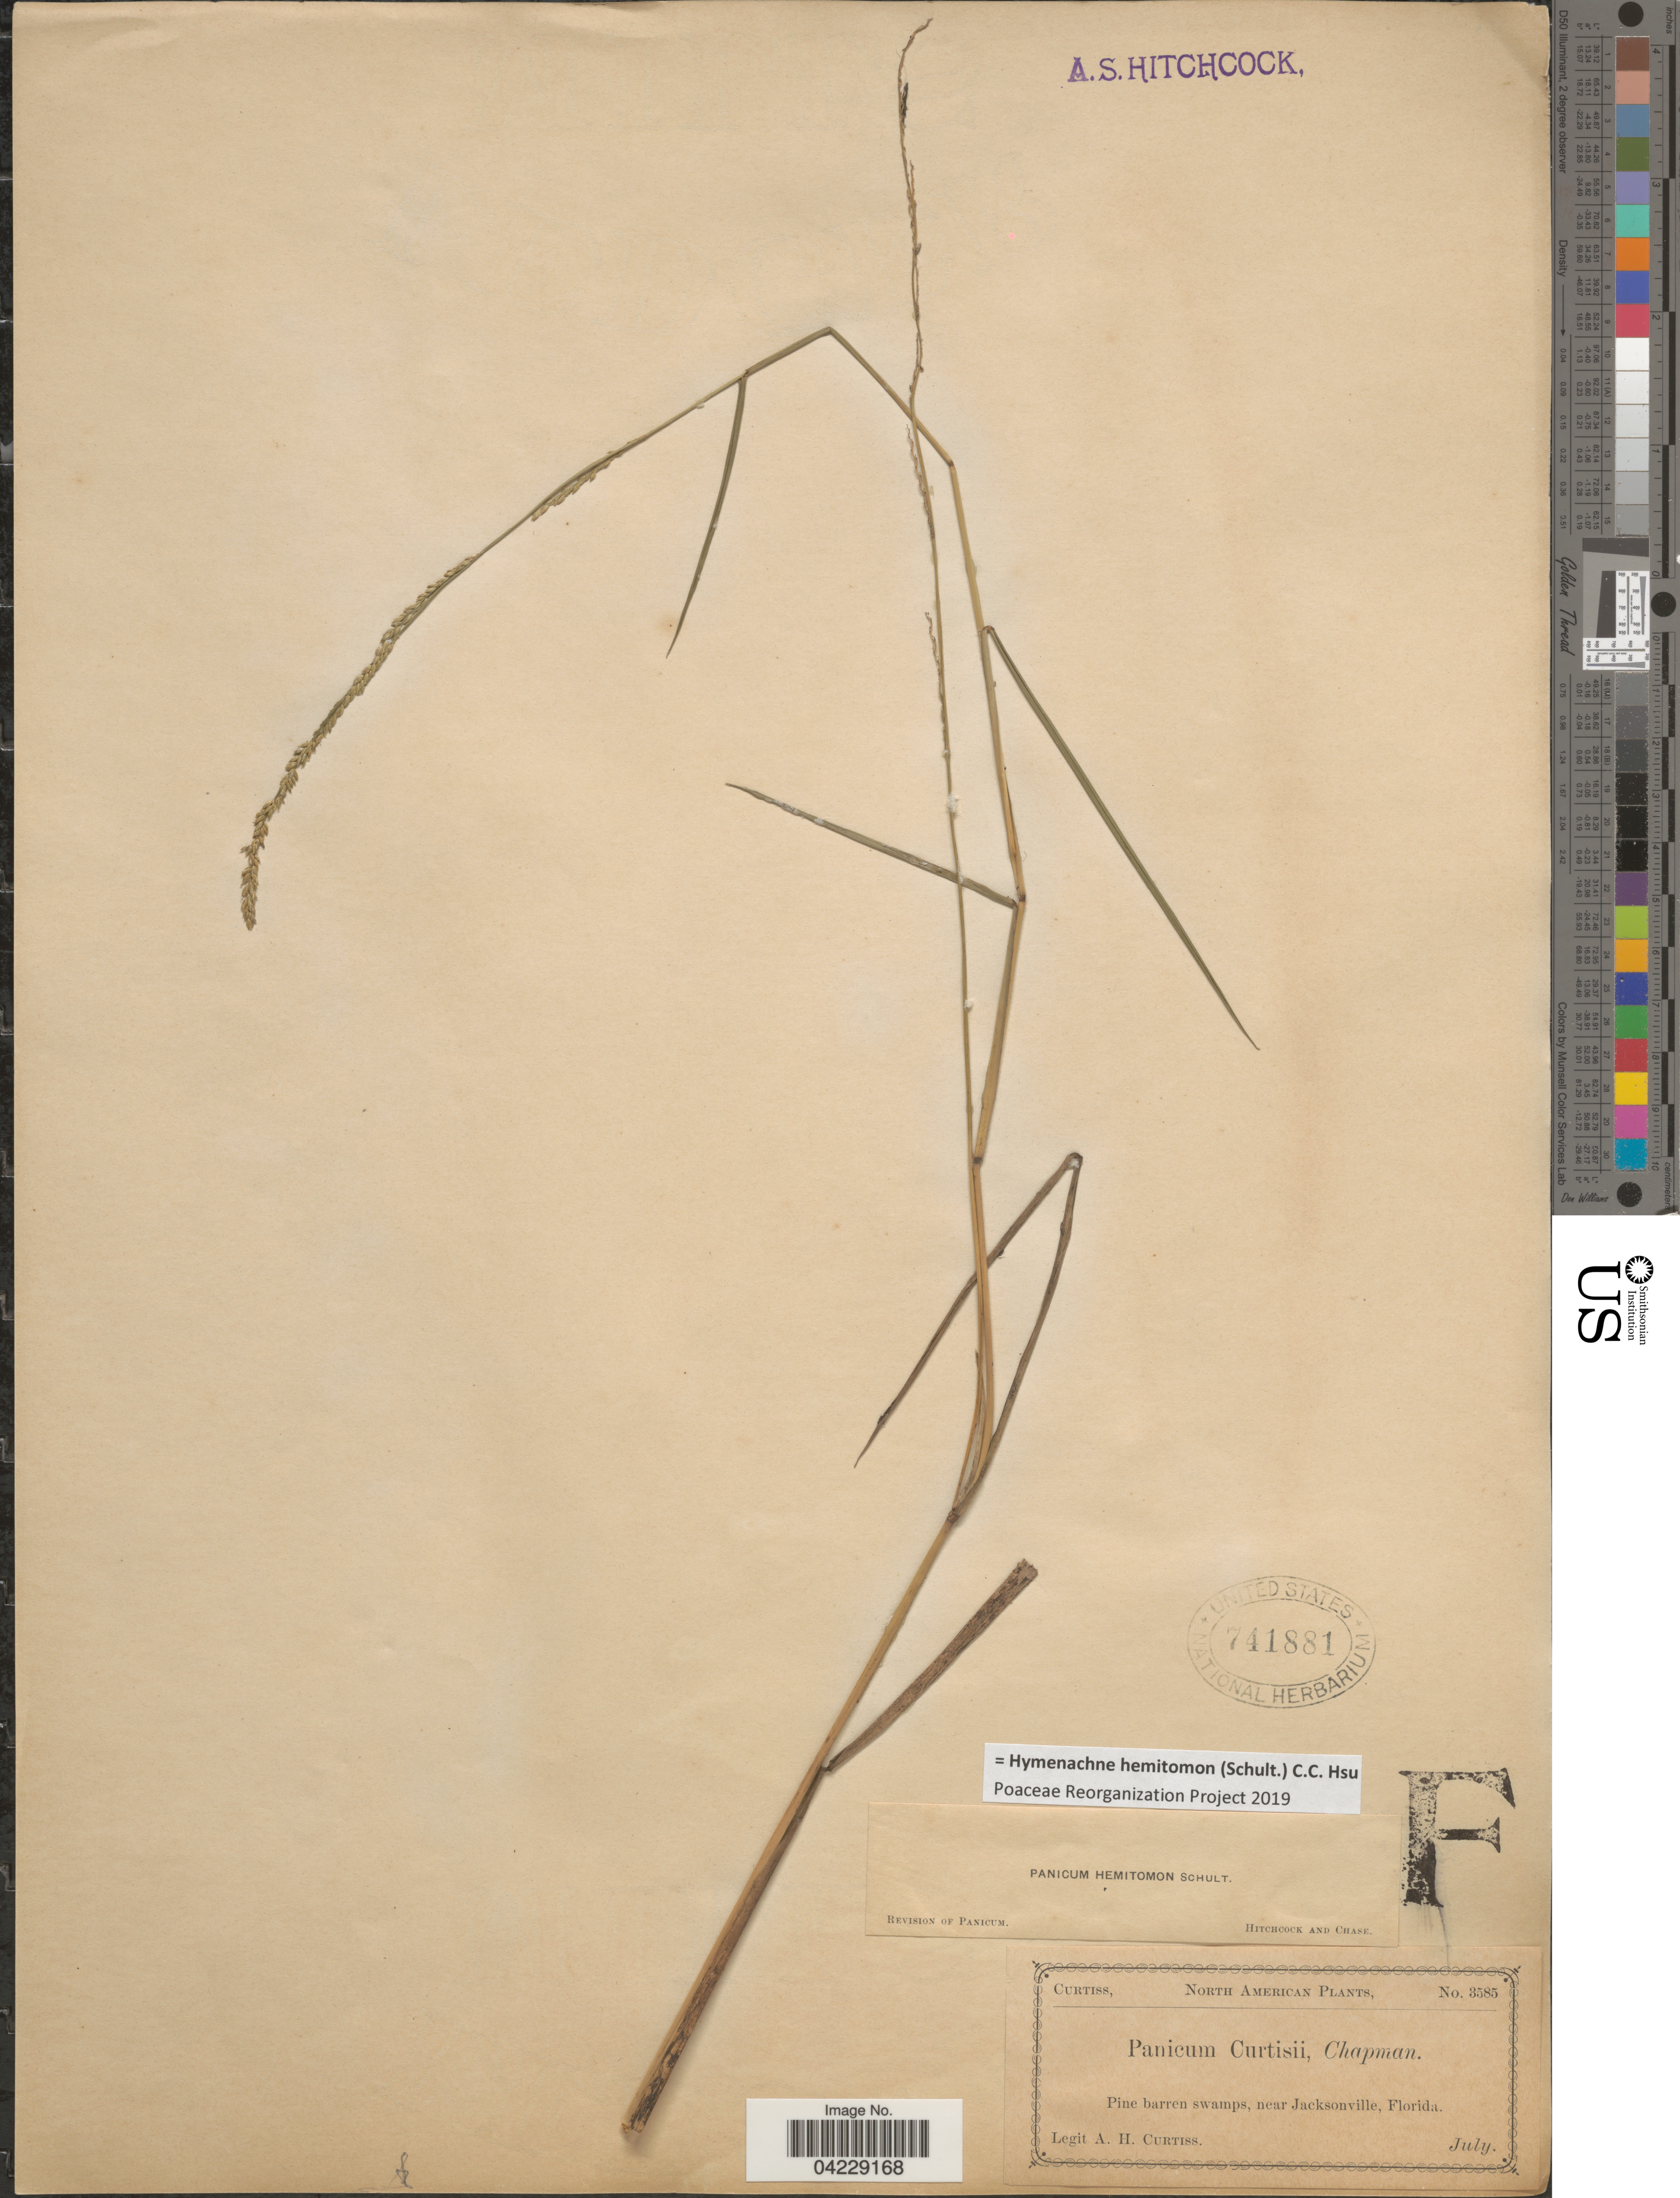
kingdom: Plantae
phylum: Tracheophyta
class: Liliopsida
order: Poales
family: Poaceae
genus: Hymenachne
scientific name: Hymenachne hemitomon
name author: (Schult.) C. C. Hsu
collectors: A. H. Curtiss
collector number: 3585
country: United States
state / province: Florida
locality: Pine barren swamps, near Jacksonville.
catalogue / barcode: US 741881